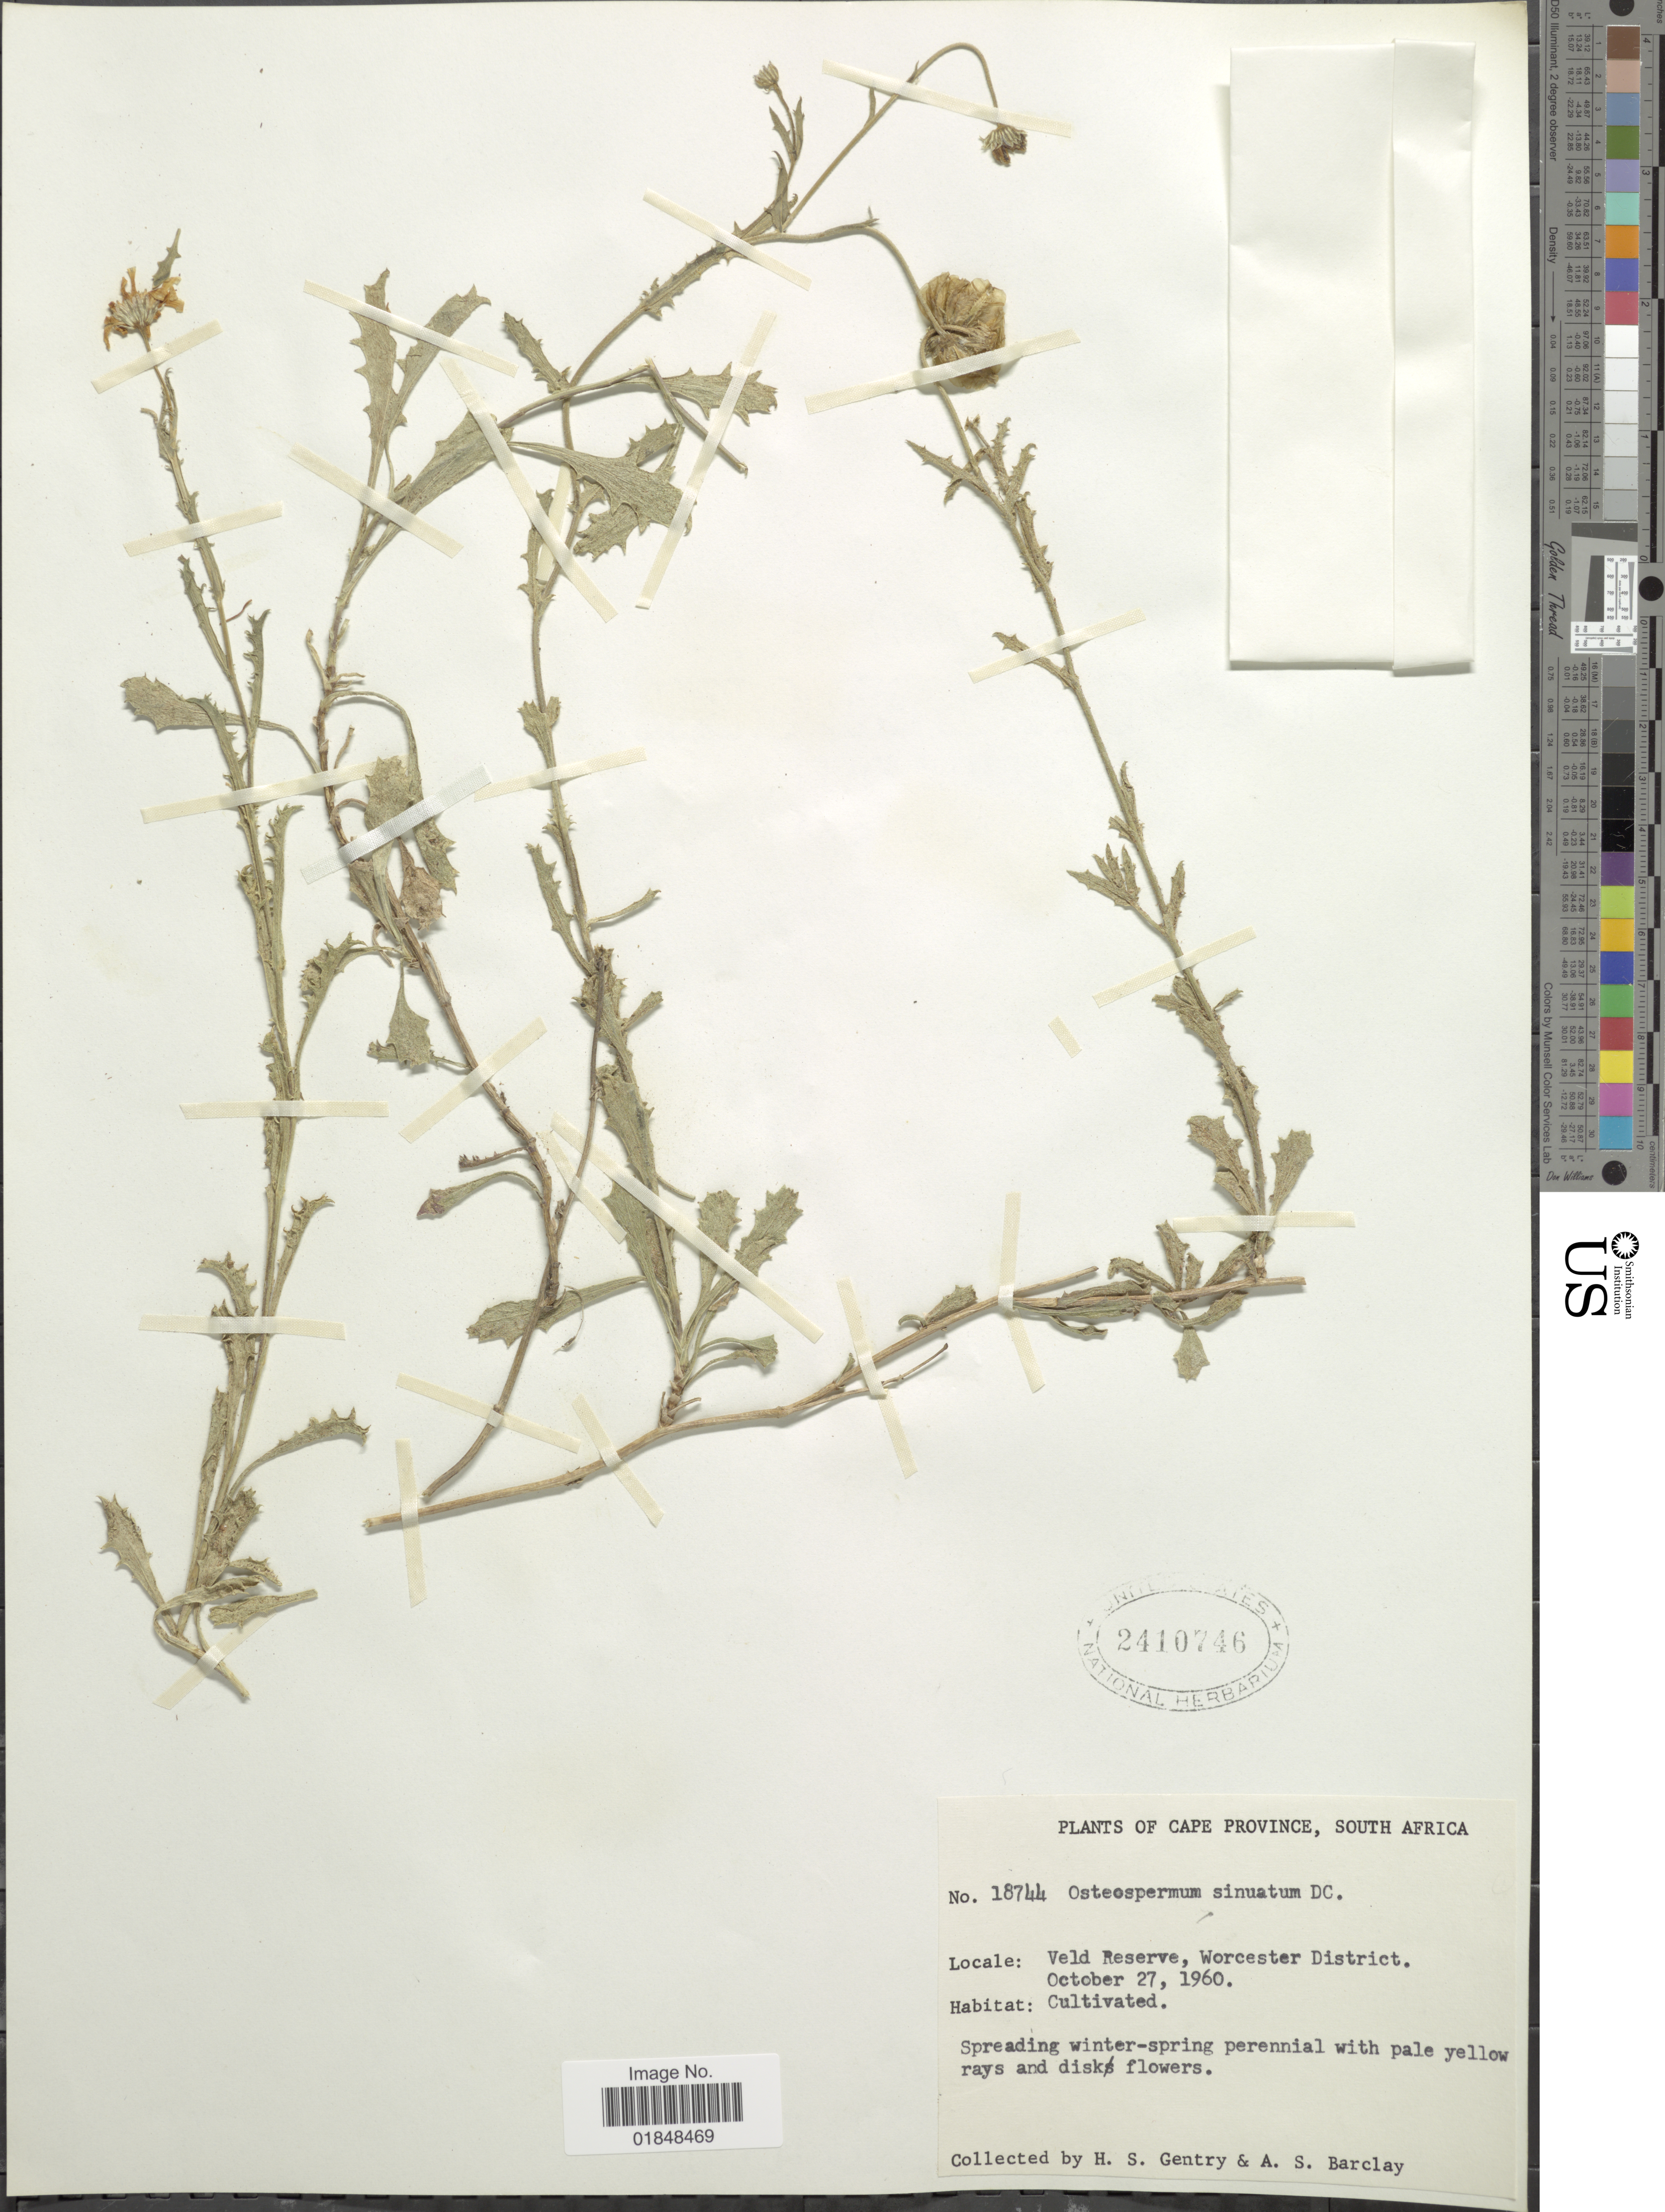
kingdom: Plantae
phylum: Tracheophyta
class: Magnoliopsida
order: Asterales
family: Asteraceae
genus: Osteospermum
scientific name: Osteospermum sinuatum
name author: DC.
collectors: H. S. Gentry & A. S. Barclay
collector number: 18744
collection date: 1960-10-27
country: South Africa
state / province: Western Cape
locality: Veld Reserve, Worcester District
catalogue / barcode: US 2410746